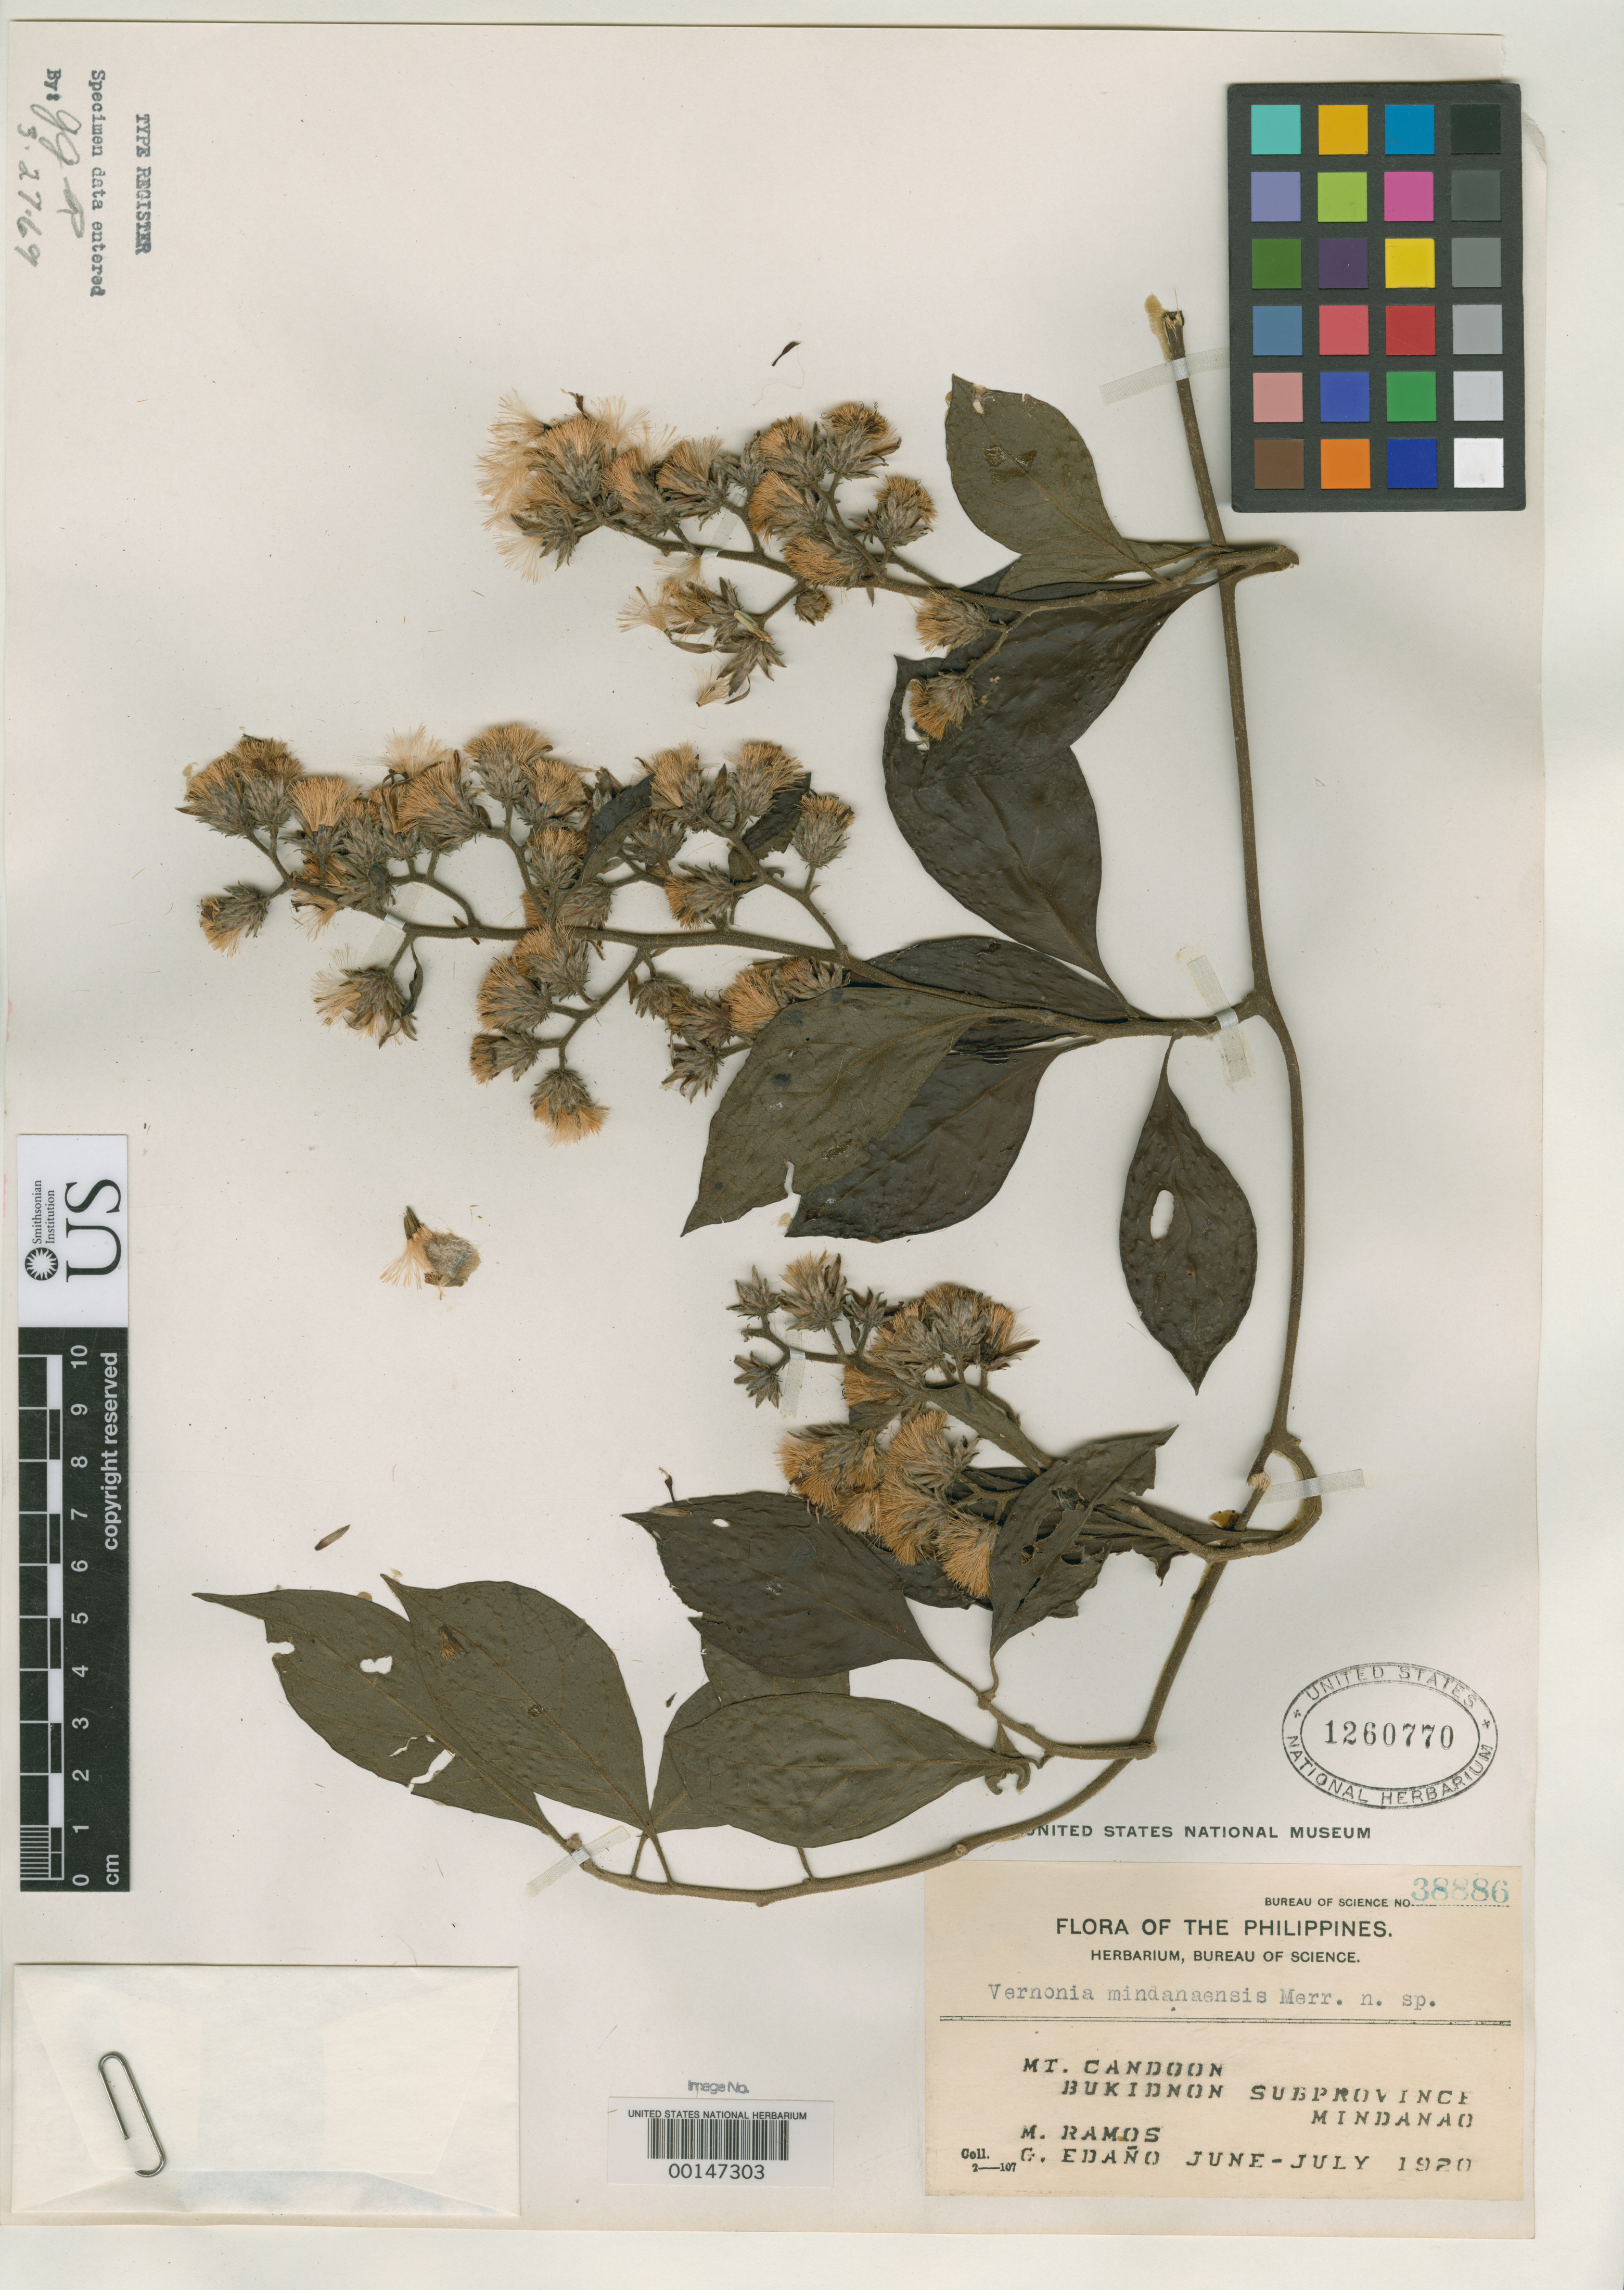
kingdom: Plantae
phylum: Tracheophyta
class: Magnoliopsida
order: Asterales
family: Asteraceae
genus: Vernonia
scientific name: Vernonia mindanaensis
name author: Merr.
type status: Isotype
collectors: M. Ramos & G. E. Edaño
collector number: Bur. Sci. 38886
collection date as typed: Jun 1920 to -- Jul 1920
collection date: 1920-06/1920-07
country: Philippines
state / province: Northern Mindanao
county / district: Bukidnon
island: Mindanao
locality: Mt. Candoon.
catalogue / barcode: US 1260770